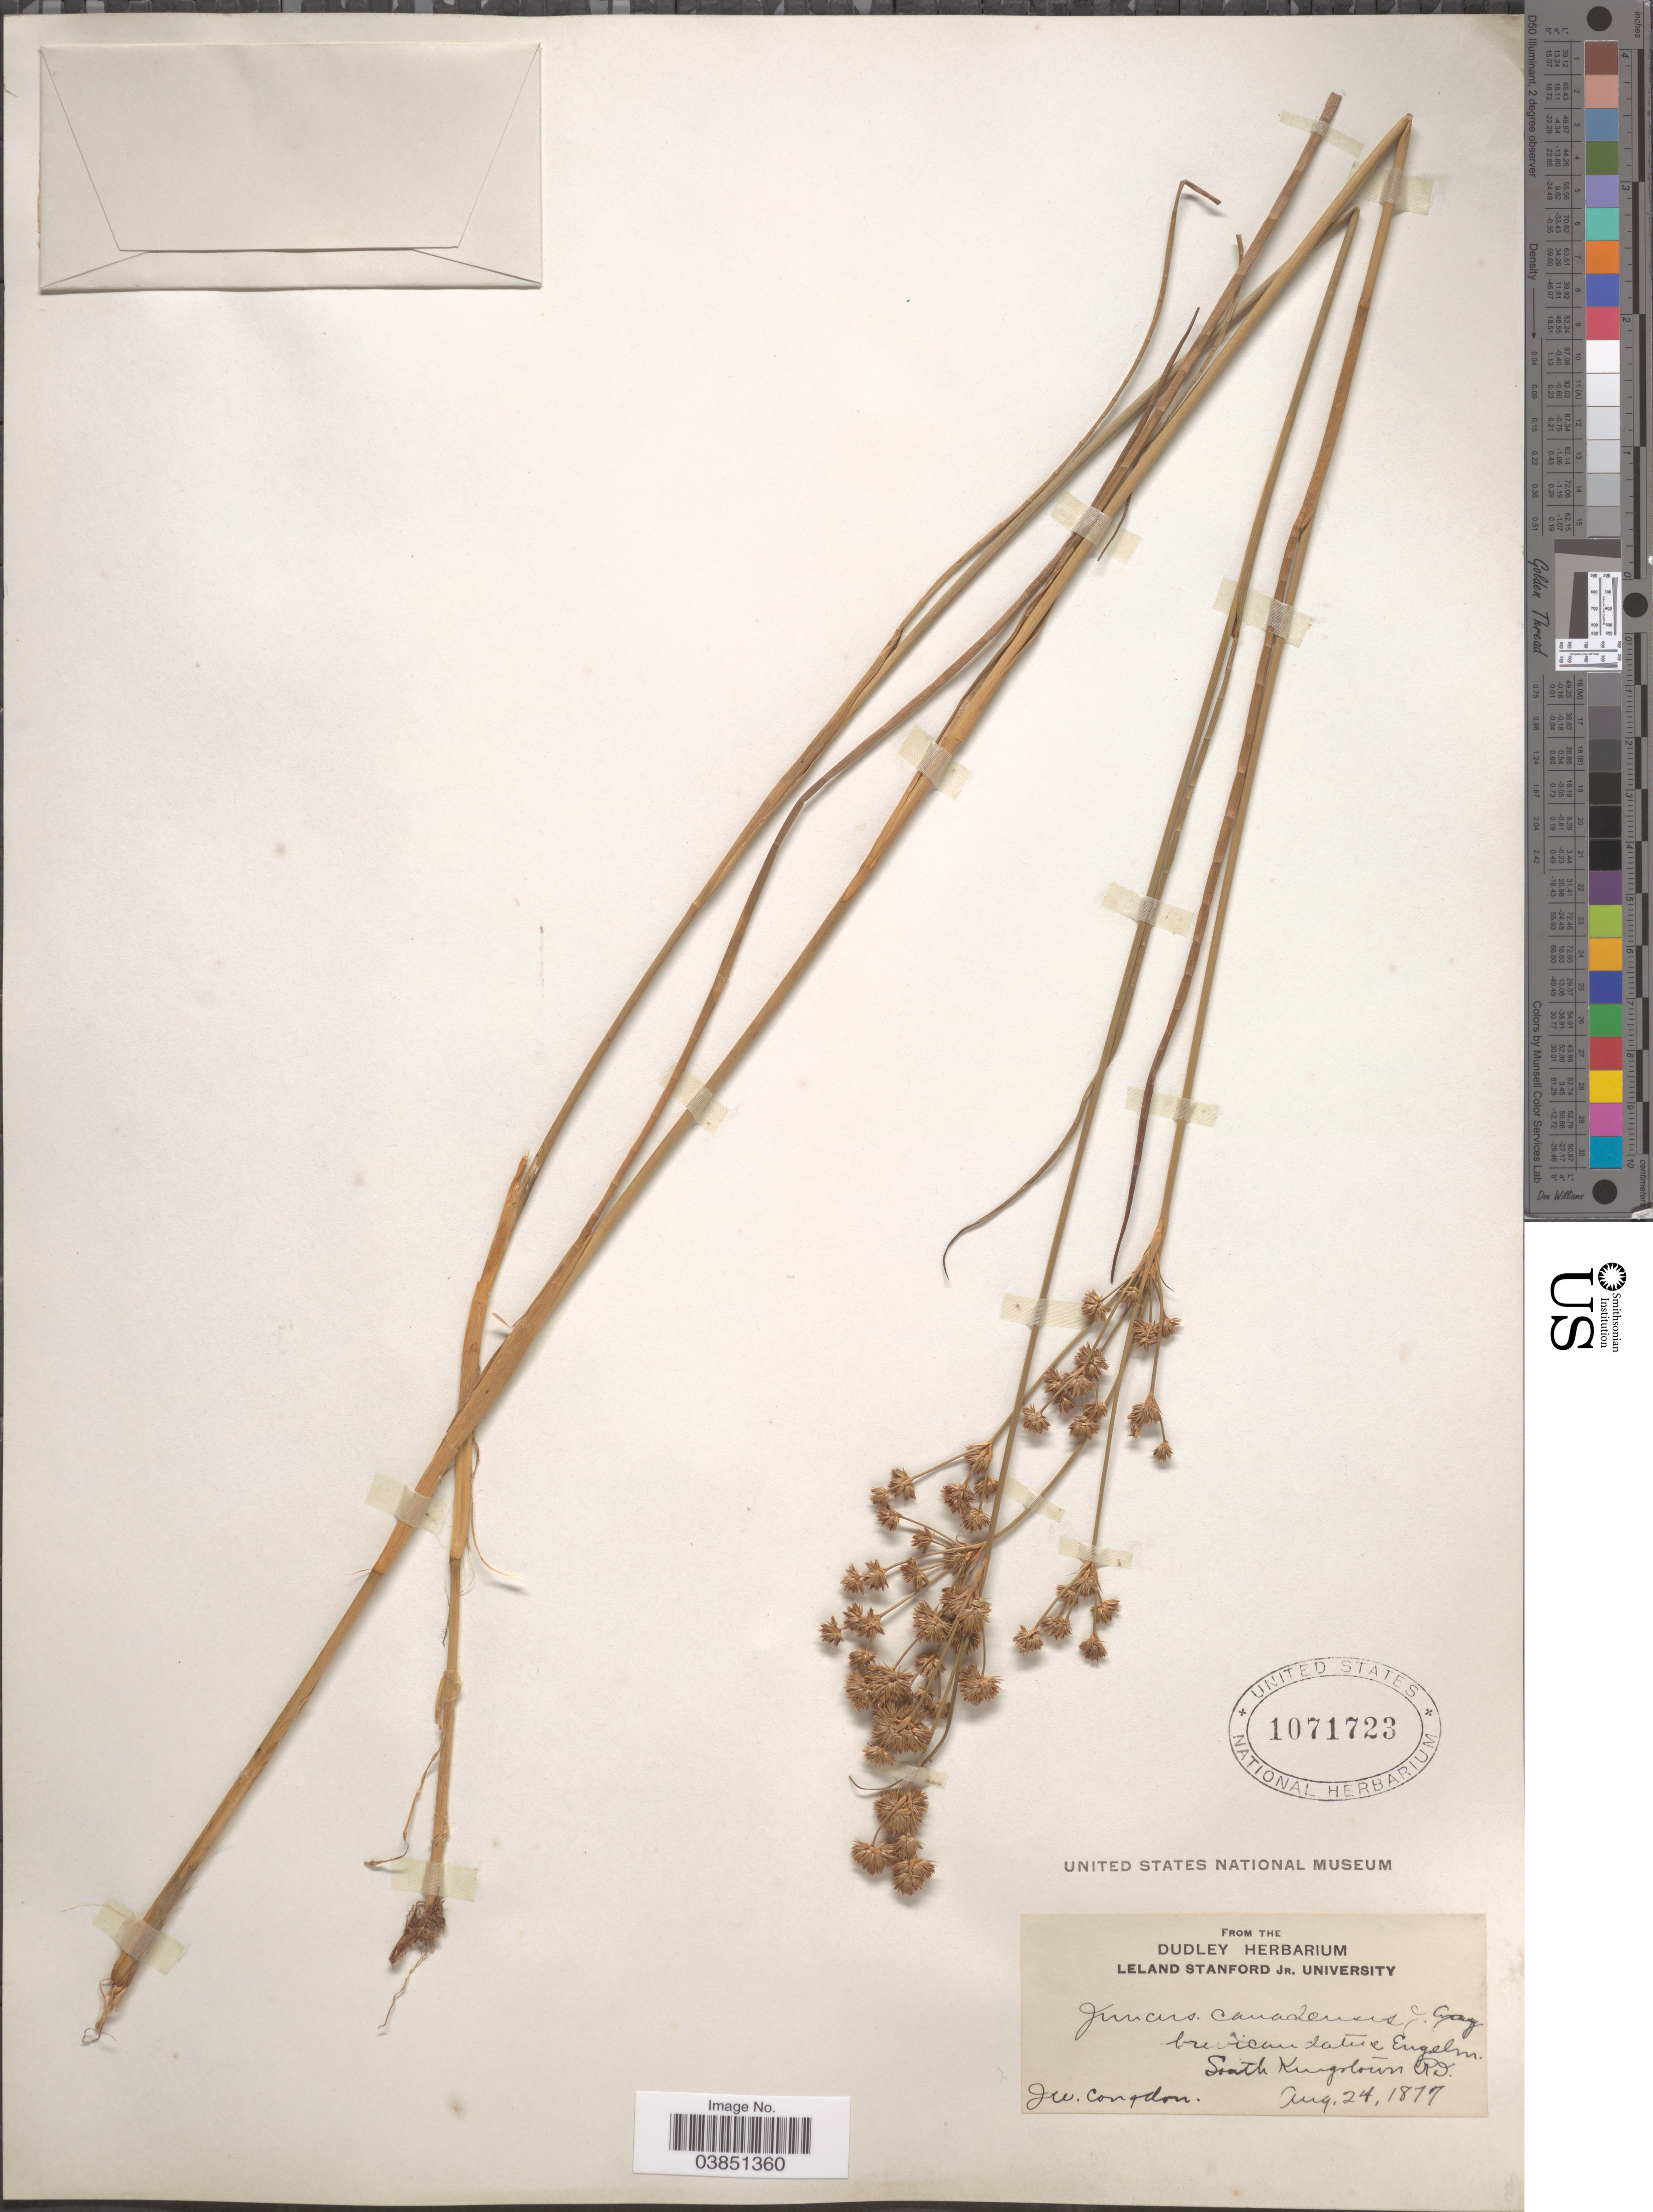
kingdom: Plantae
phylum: Tracheophyta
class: Liliopsida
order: Poales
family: Juncaceae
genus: Juncus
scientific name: Juncus canadensis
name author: J. Gay ex Laharpe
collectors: J. W. Congdon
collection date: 1879-08-24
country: United States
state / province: Rhode Island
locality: South Kingstown.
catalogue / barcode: US 1071723